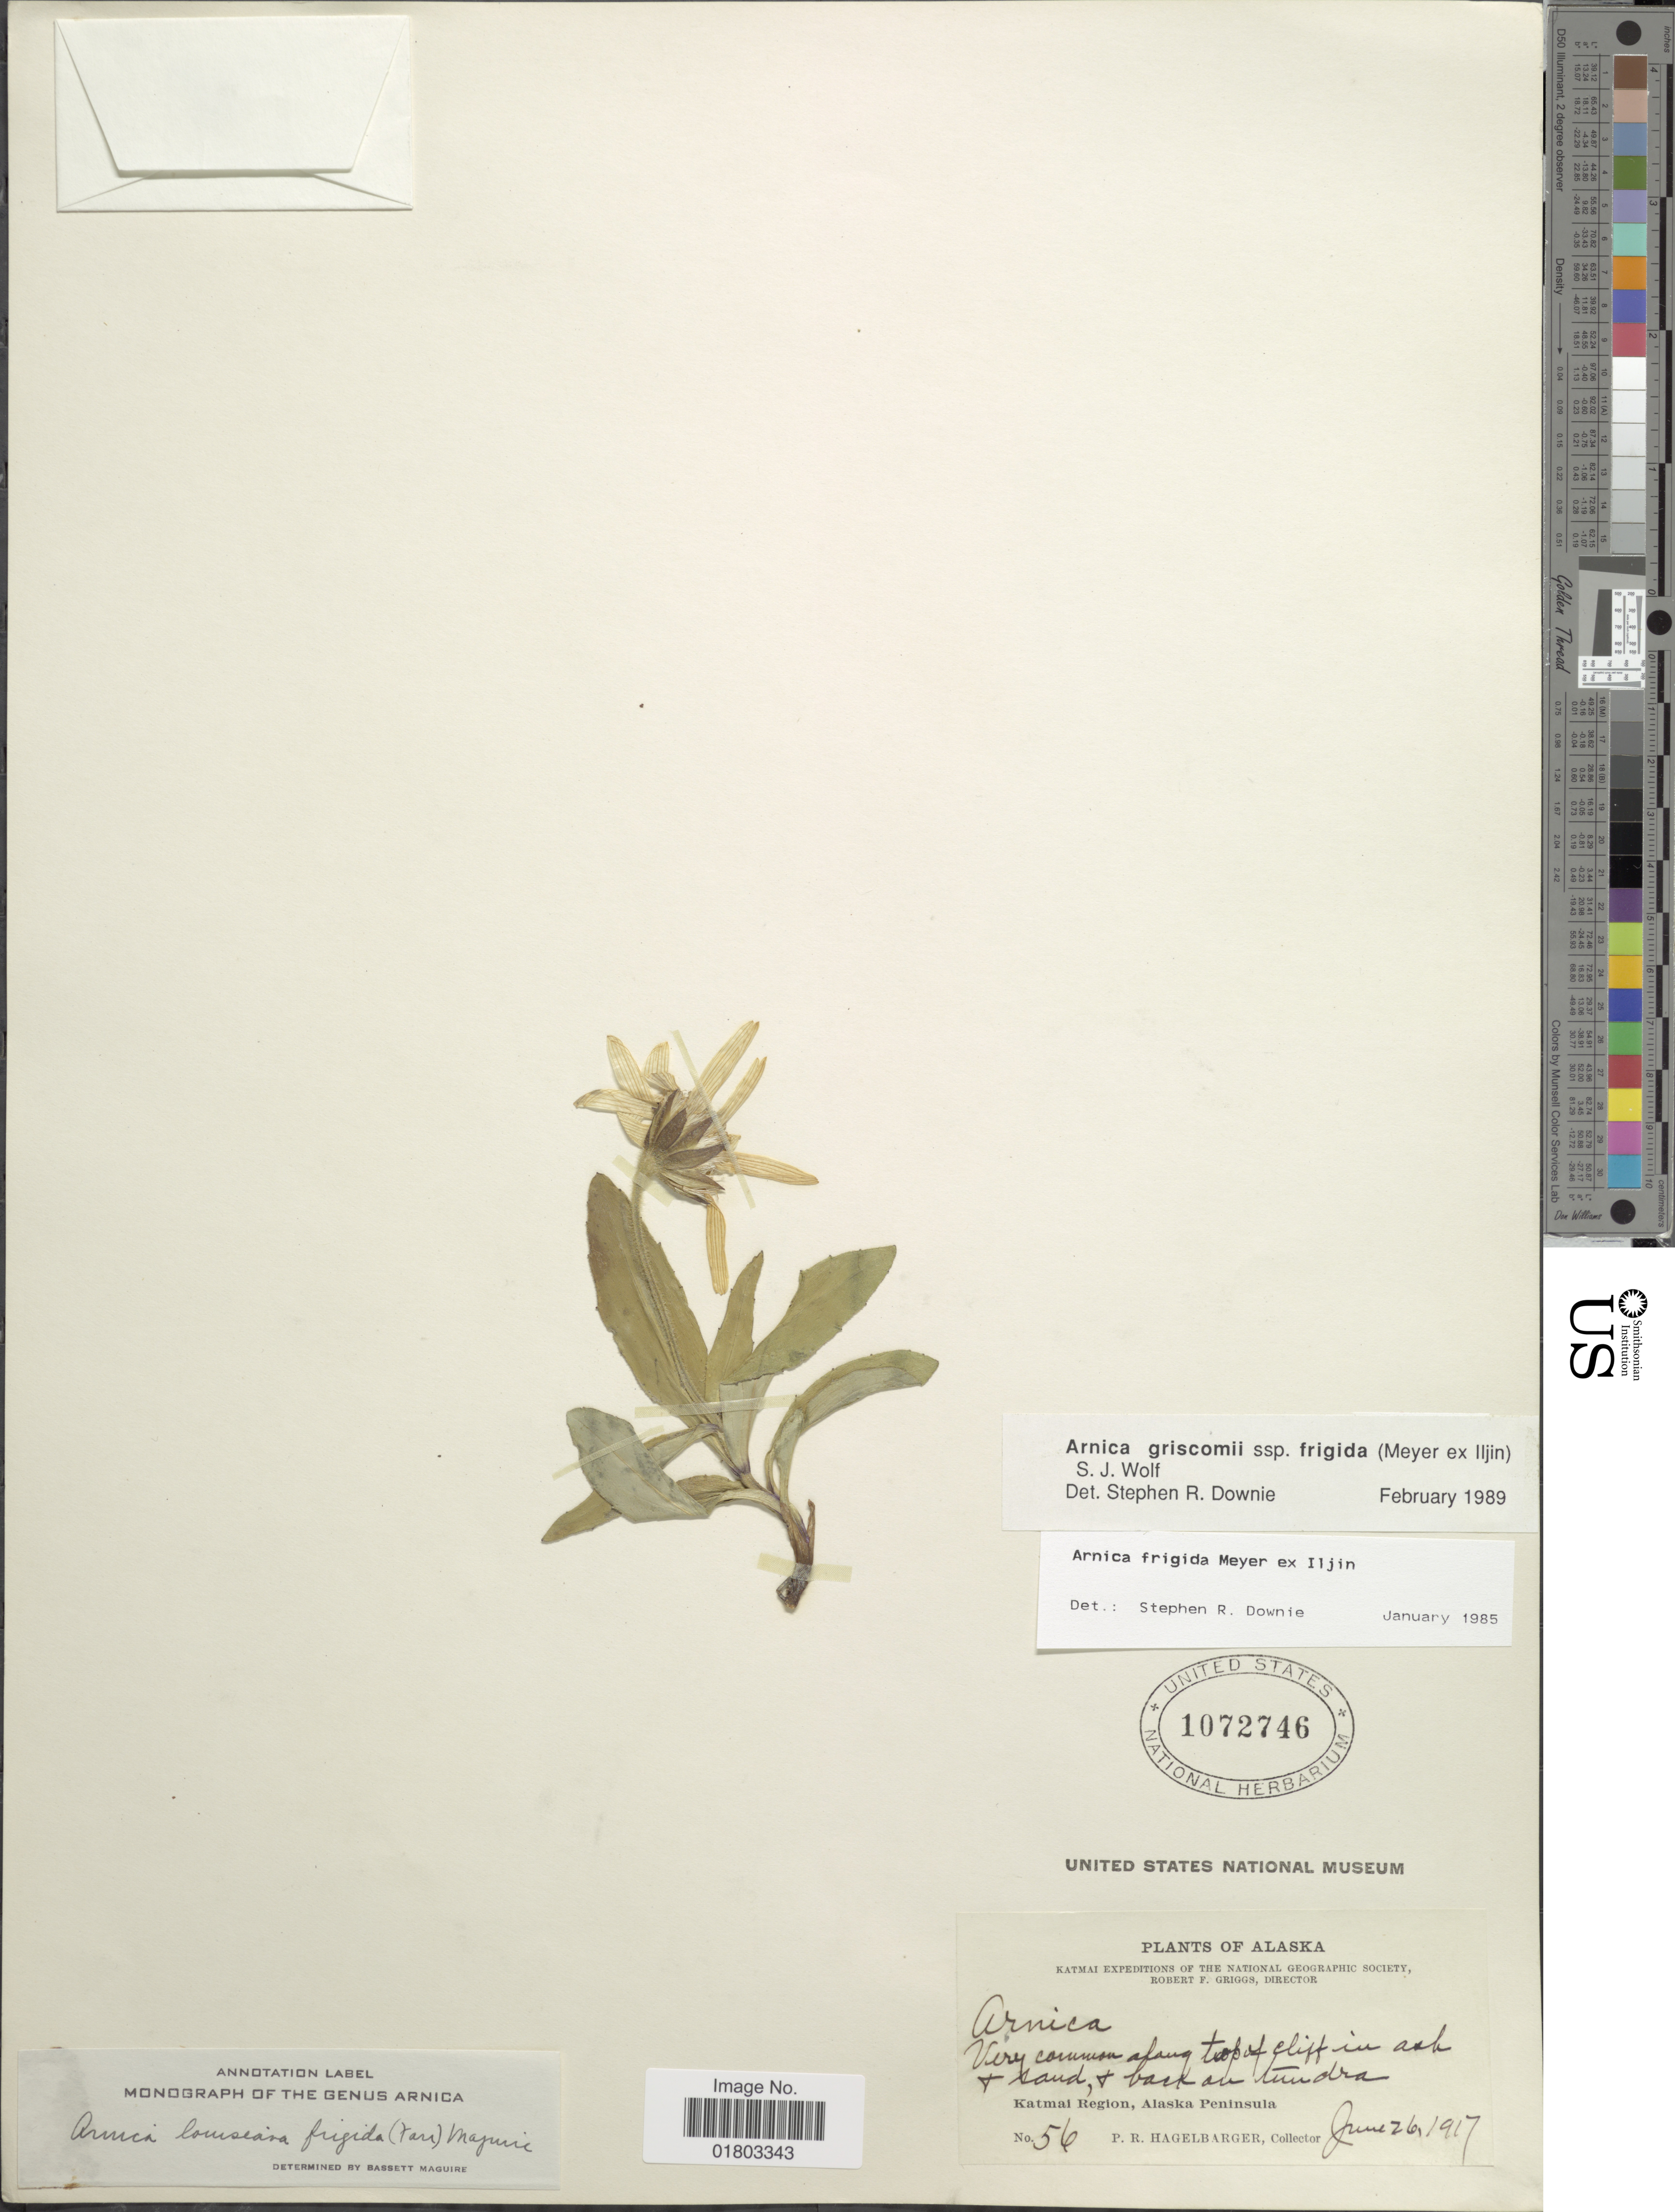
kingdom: Plantae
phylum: Tracheophyta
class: Magnoliopsida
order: Asterales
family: Asteraceae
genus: Arnica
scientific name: Arnica griscomii subsp. frigida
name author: (C.A. Mey. ex Iljin) S.J. Wolf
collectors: P. Hagelbarger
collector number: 56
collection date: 1917-06-26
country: United States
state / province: Alaska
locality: Very common along top cliff in ark + sand, + back on tundra, katmai Region, Alaska Peninsula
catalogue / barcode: US 1072746